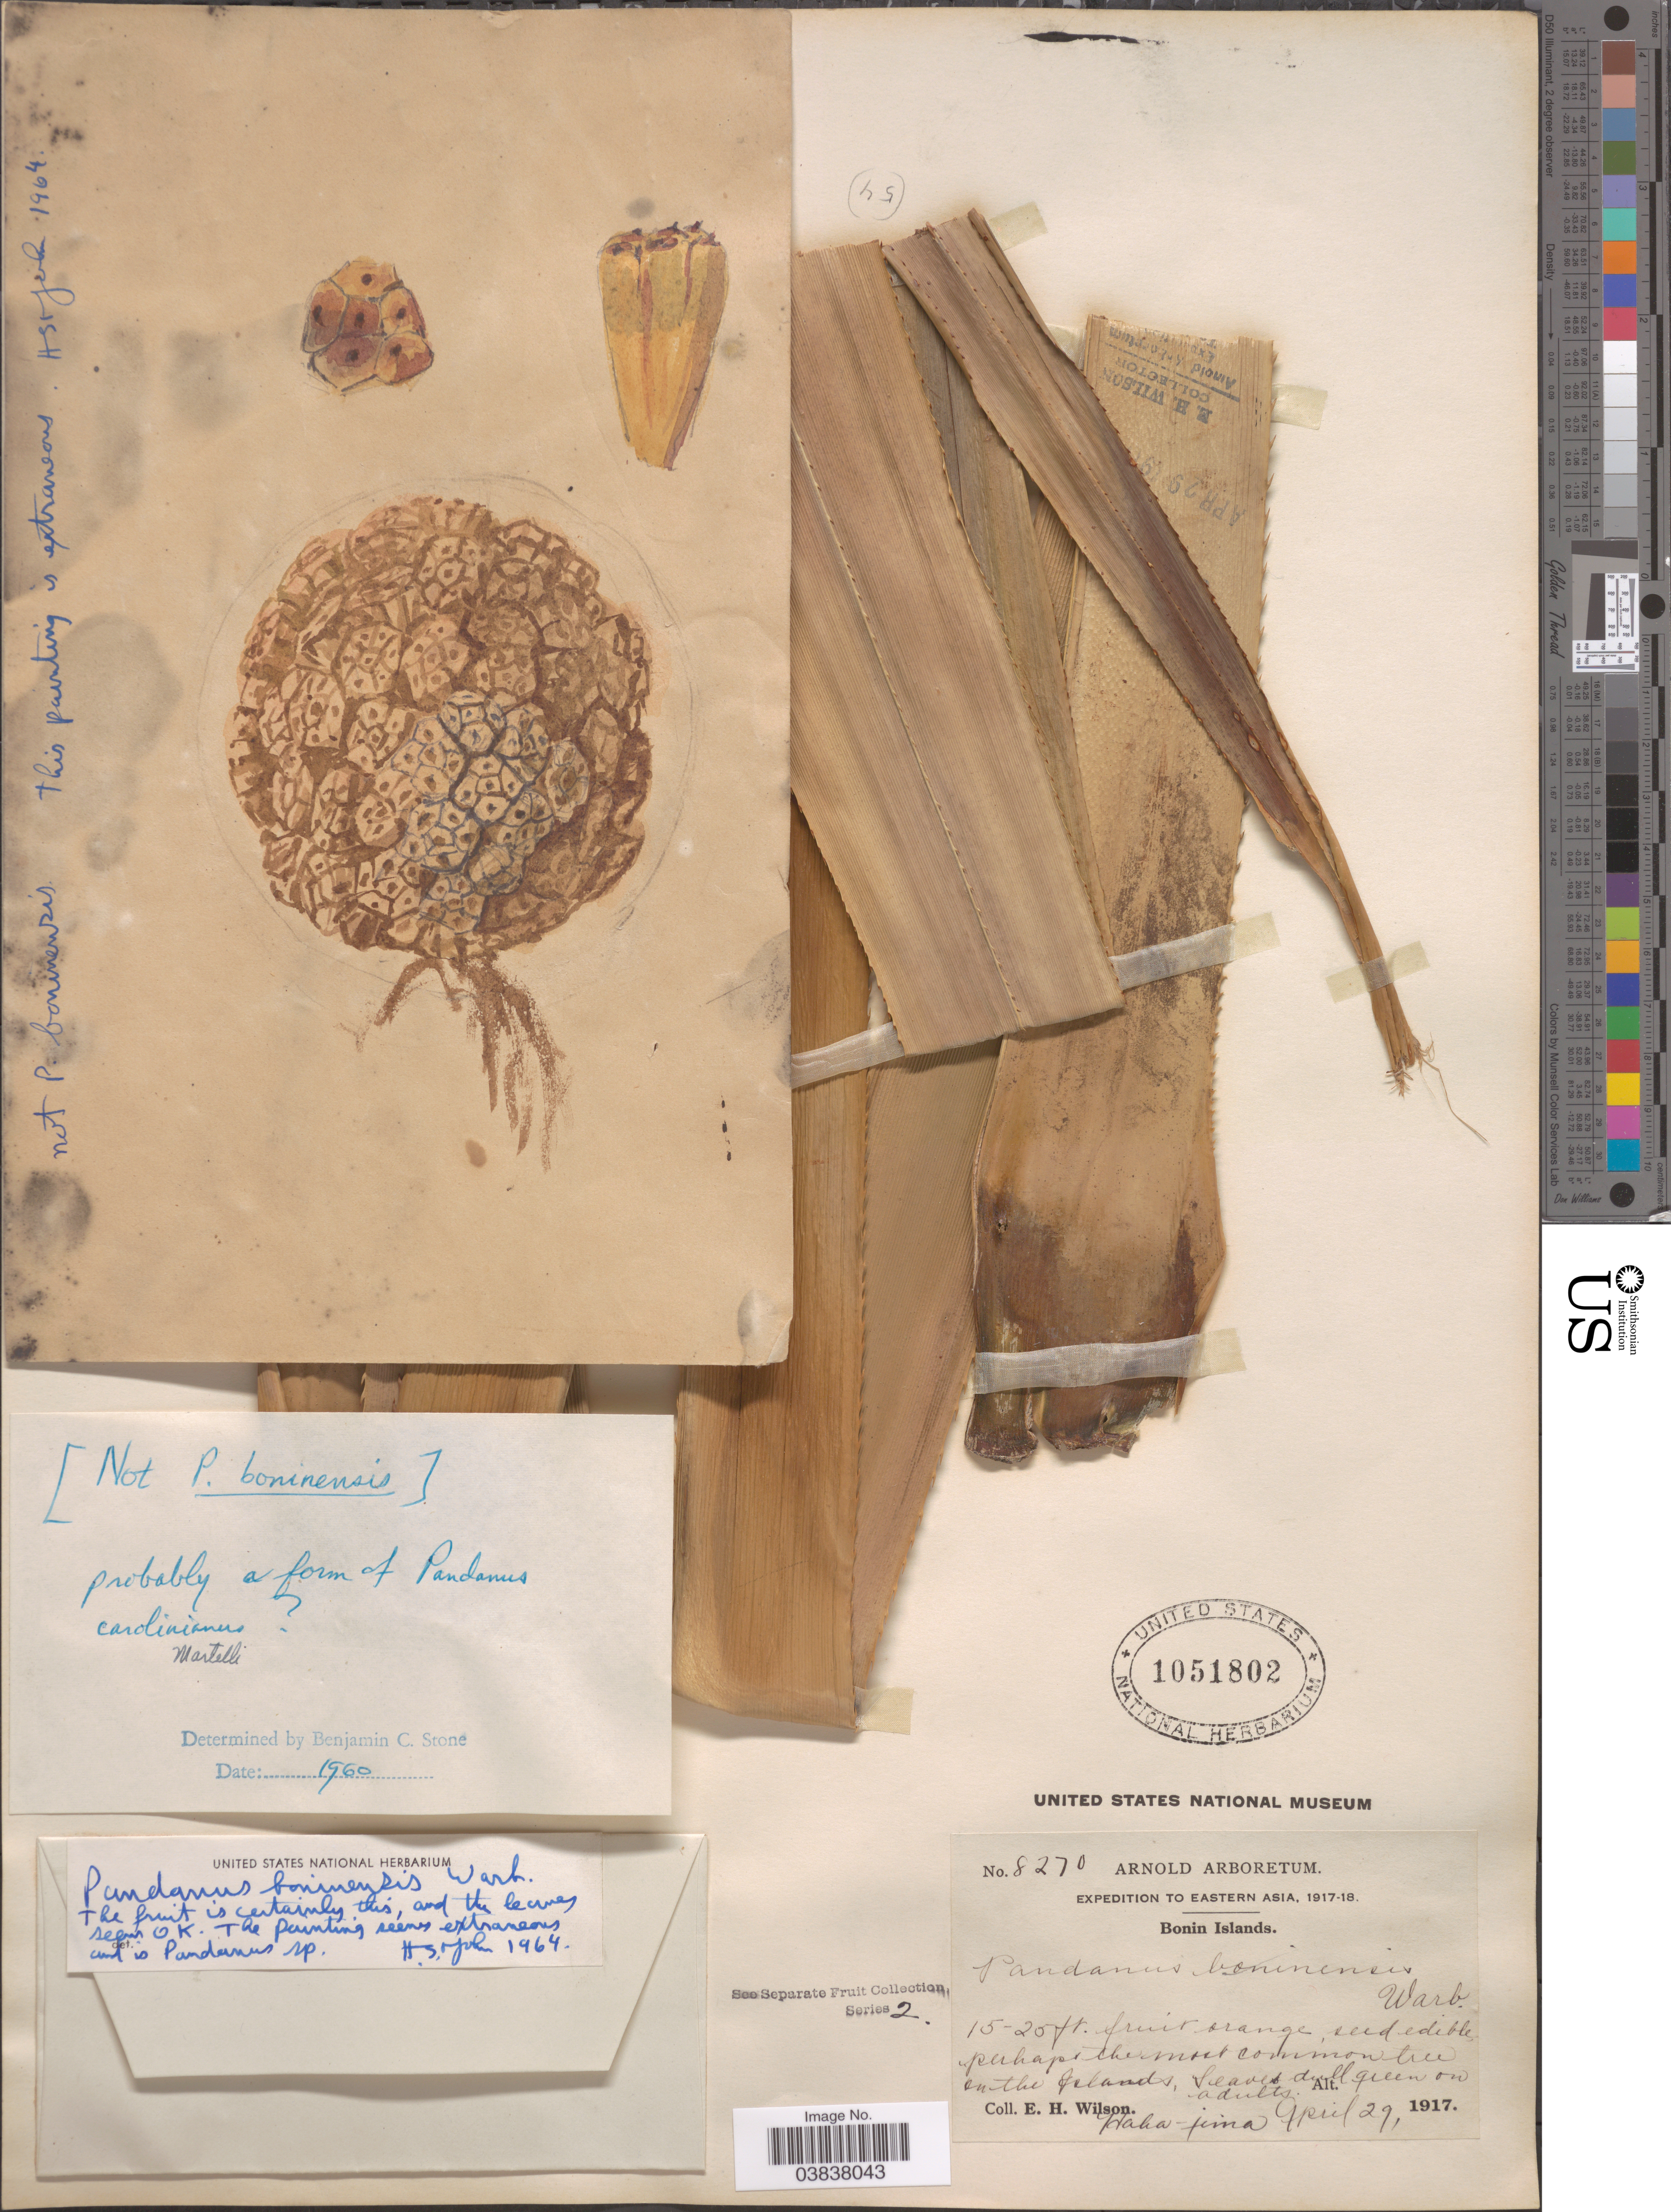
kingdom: Plantae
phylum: Tracheophyta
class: Liliopsida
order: Pandanales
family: Pandanaceae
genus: Pandanus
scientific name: Pandanus boninensis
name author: Warb.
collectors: E. Wilson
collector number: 8270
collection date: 1917-04-29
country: Japan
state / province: Tokyo, Federal City of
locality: Bonin Islands. Haka-jima.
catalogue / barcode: US 1051802